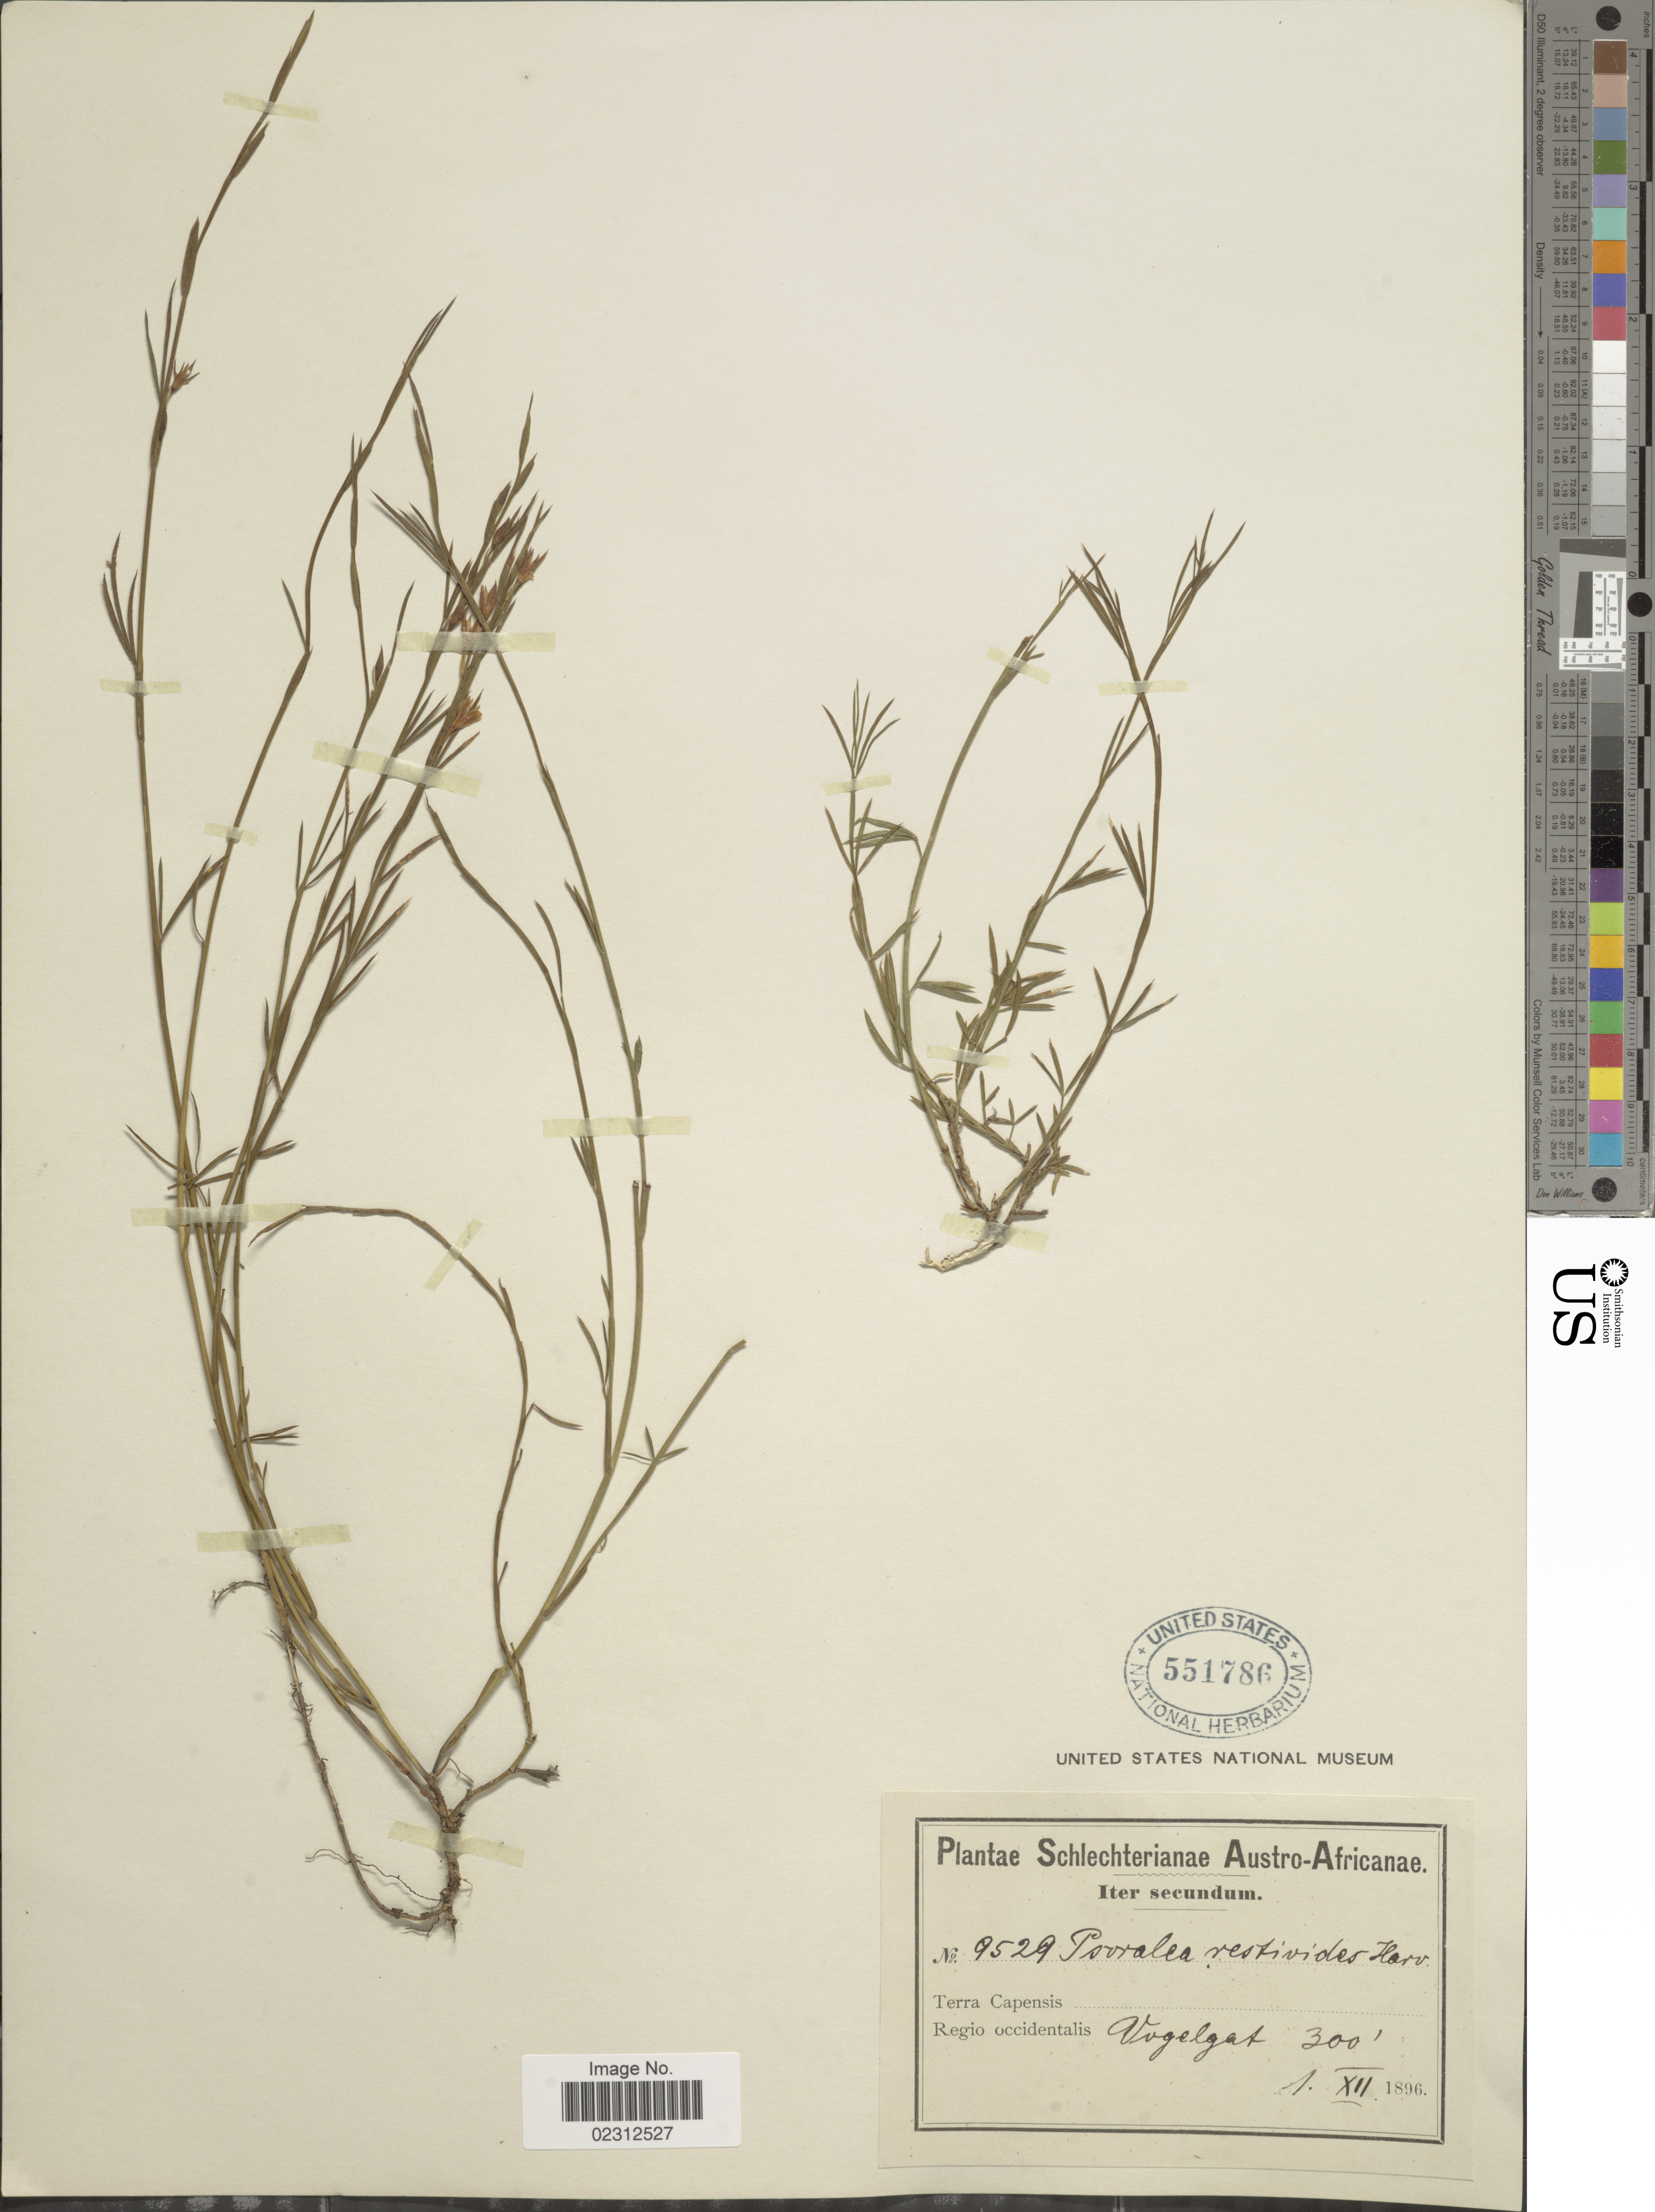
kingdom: Plantae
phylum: Tracheophyta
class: Magnoliopsida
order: Fabales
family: Fabaceae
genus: Psoralea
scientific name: Psoralea restioides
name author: Eckl. & Zeyh.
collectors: Schlechter, --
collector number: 9529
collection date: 1896-12-01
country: South Africa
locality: Austro-Africanae, Terra Capensis, Vogelgat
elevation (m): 91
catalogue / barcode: US 551786